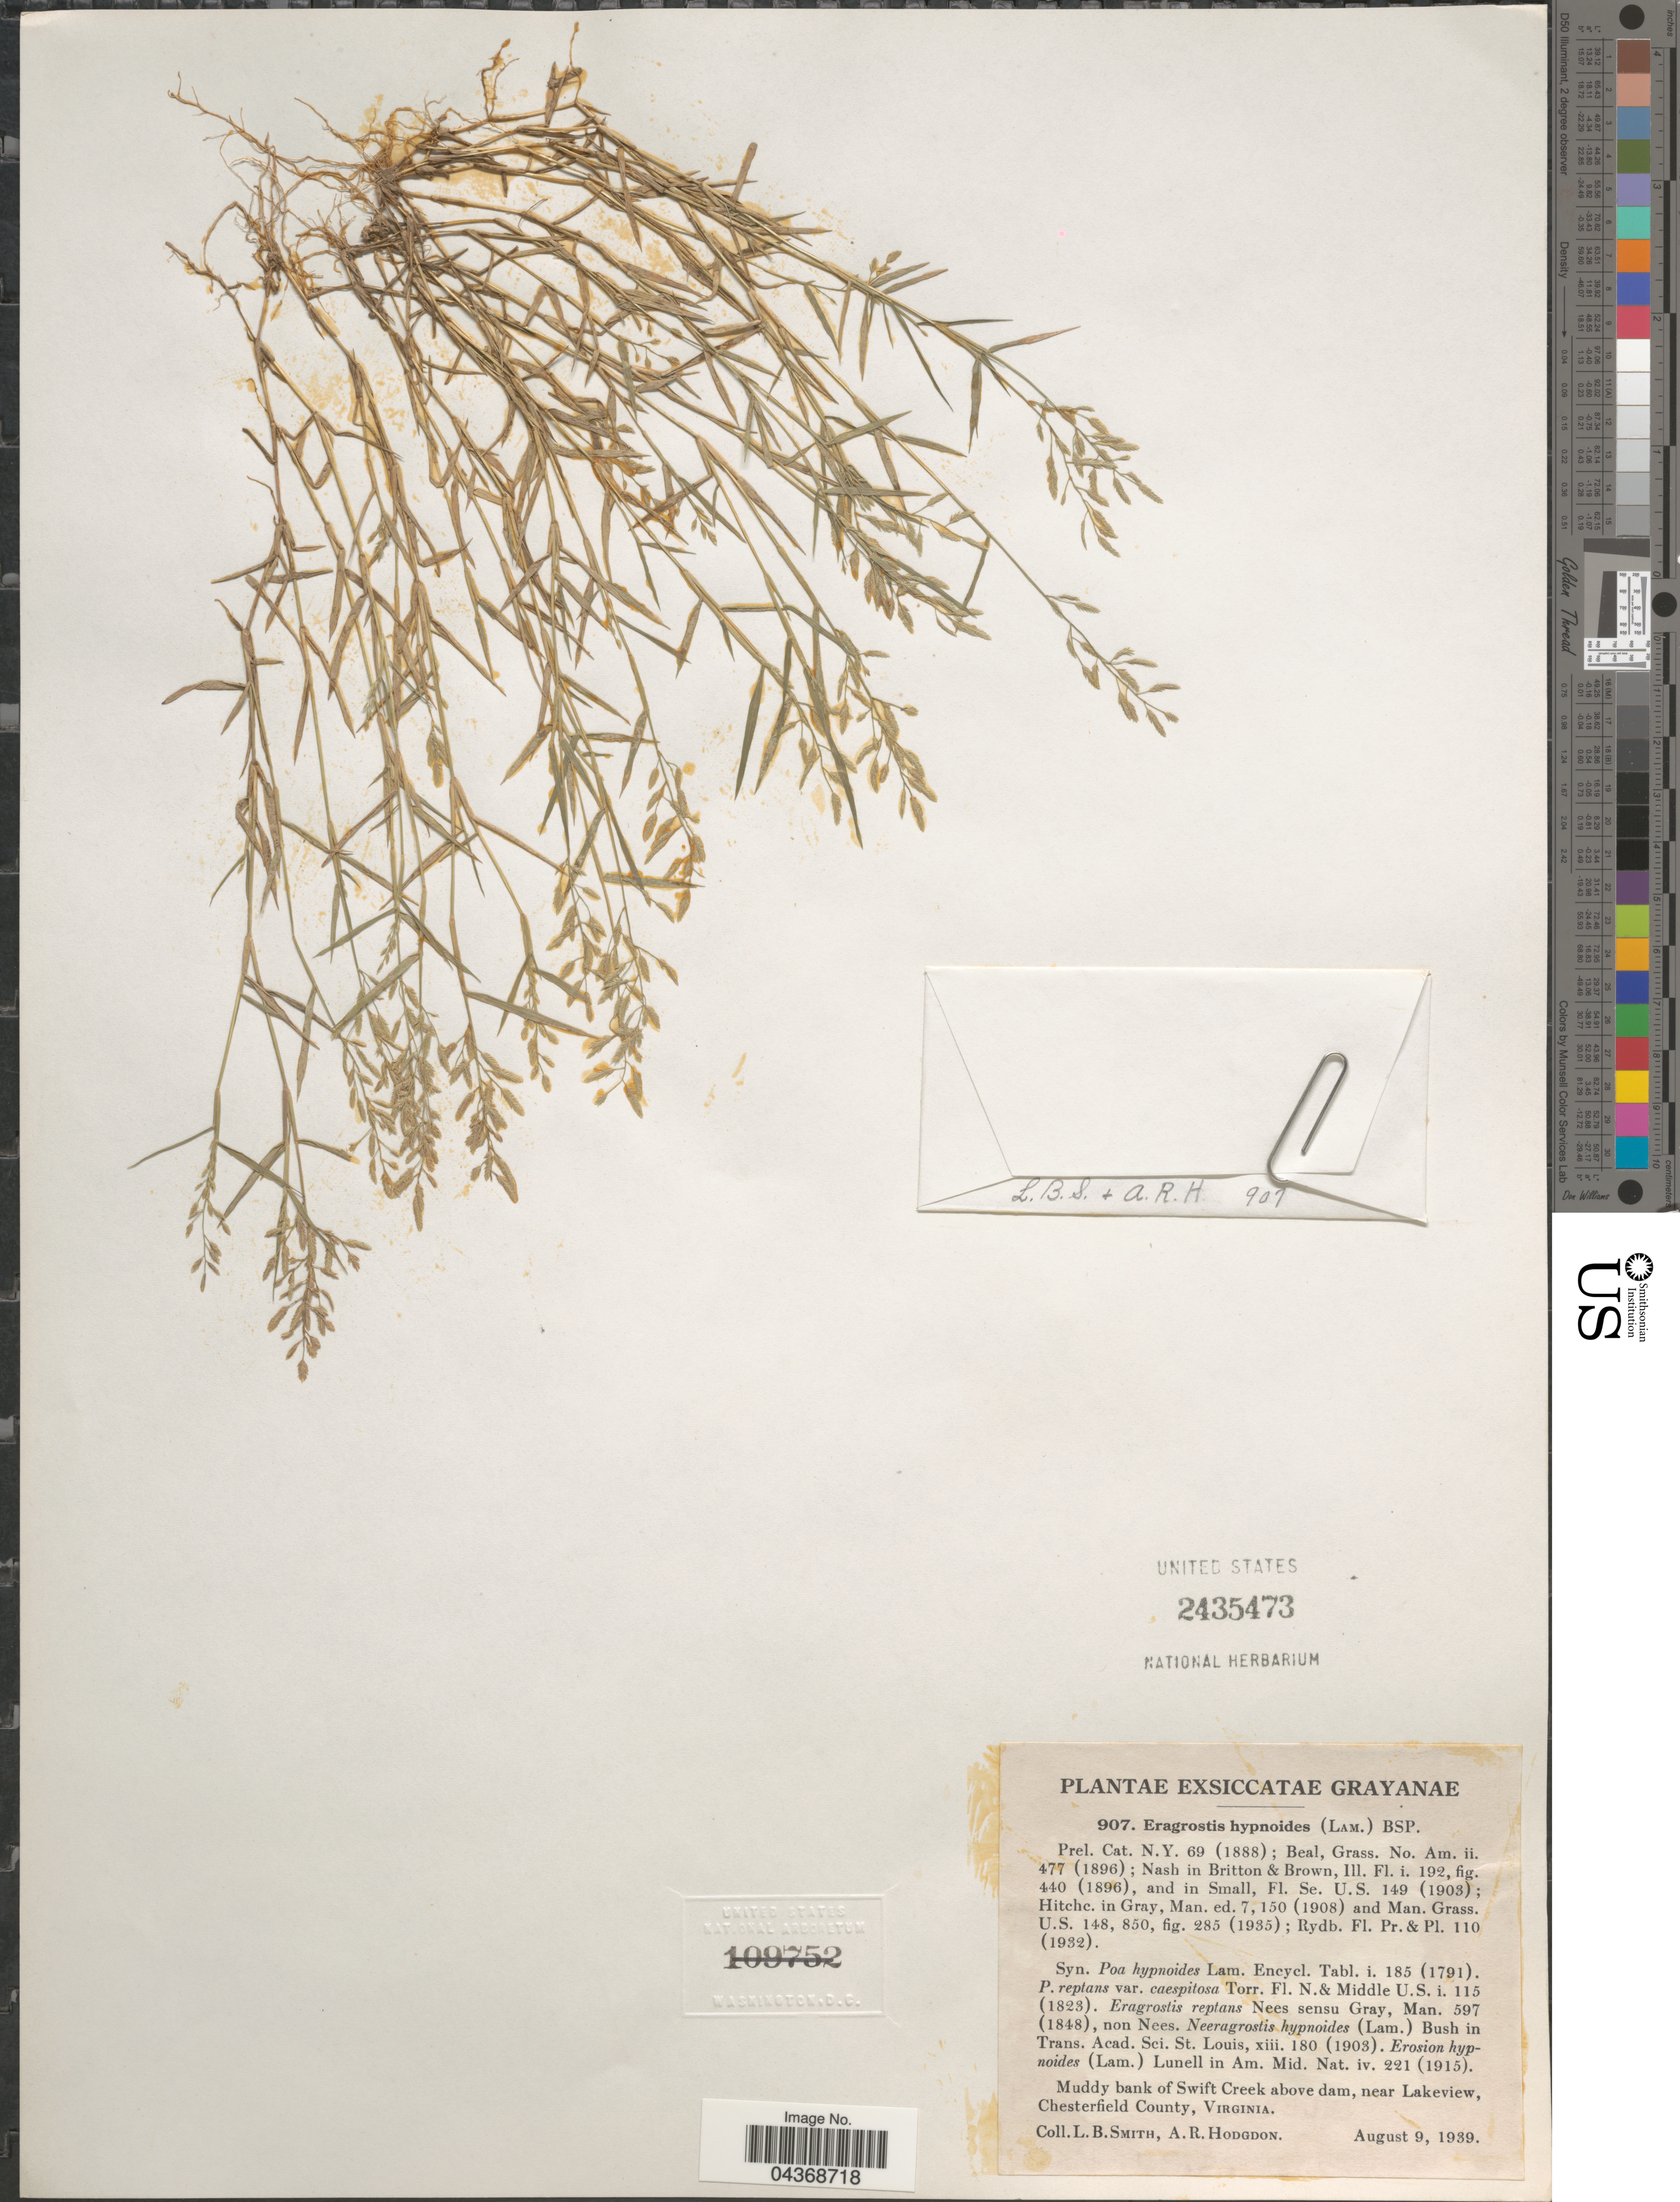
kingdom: Plantae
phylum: Tracheophyta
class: Liliopsida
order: Poales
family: Poaceae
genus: Eragrostis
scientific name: Eragrostis hypnoides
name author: (Lam.) Britton, Stearns & Poggenb.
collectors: L. Smith & A. R. Hodgdon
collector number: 907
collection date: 1939-08-09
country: United States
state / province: Virginia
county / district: Chesterfield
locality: Muddy bank of Swift Creek above dam, near Lakeview, Chesterfield County.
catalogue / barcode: US 2435473